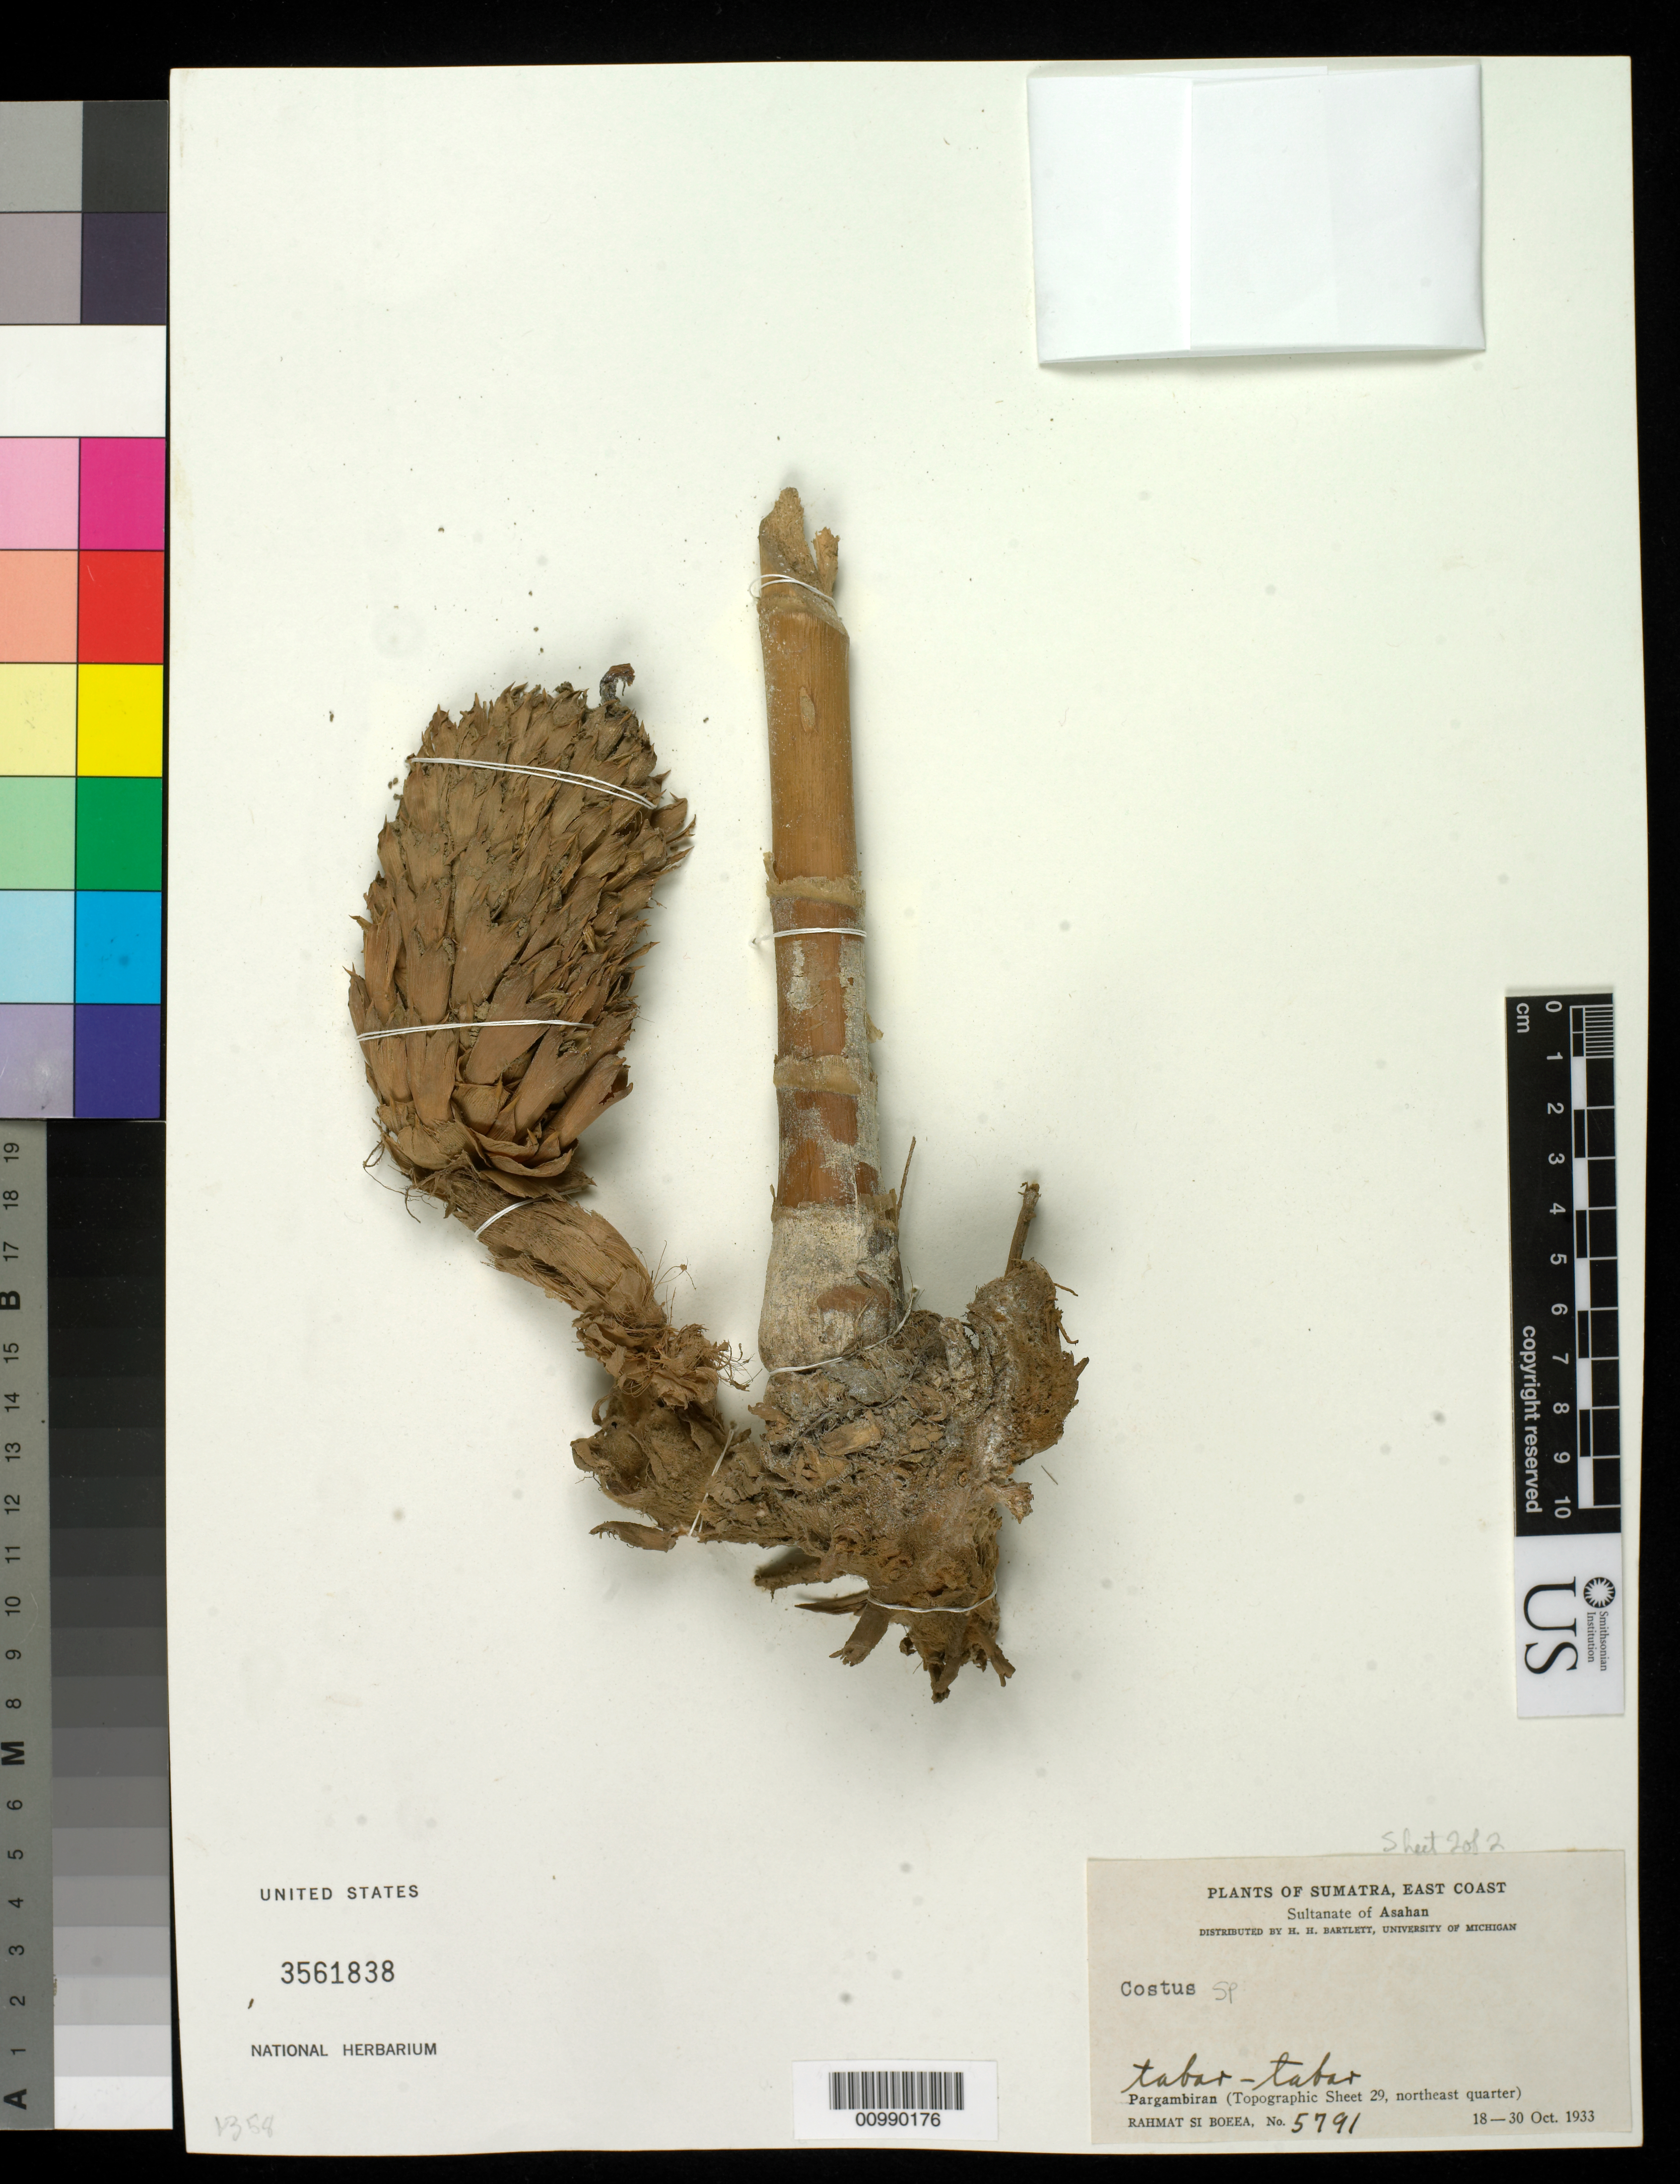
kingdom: Plantae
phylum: Tracheophyta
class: Liliopsida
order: Zingiberales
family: Costaceae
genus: Costus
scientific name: Costus globosus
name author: Blume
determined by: Maas, P. J. M., Curator of the herbarium (U), Nationaal Herbarium Nederland (NETHERLANDS)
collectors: Rahmat Si Boeea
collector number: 5791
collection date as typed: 18 Oct 1933 to 30 Oct 1933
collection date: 1933-10-18/1933-10-30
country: Indonesia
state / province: Sumatra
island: Sumatra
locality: Pargambiran, Asahan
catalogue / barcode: US 3561838